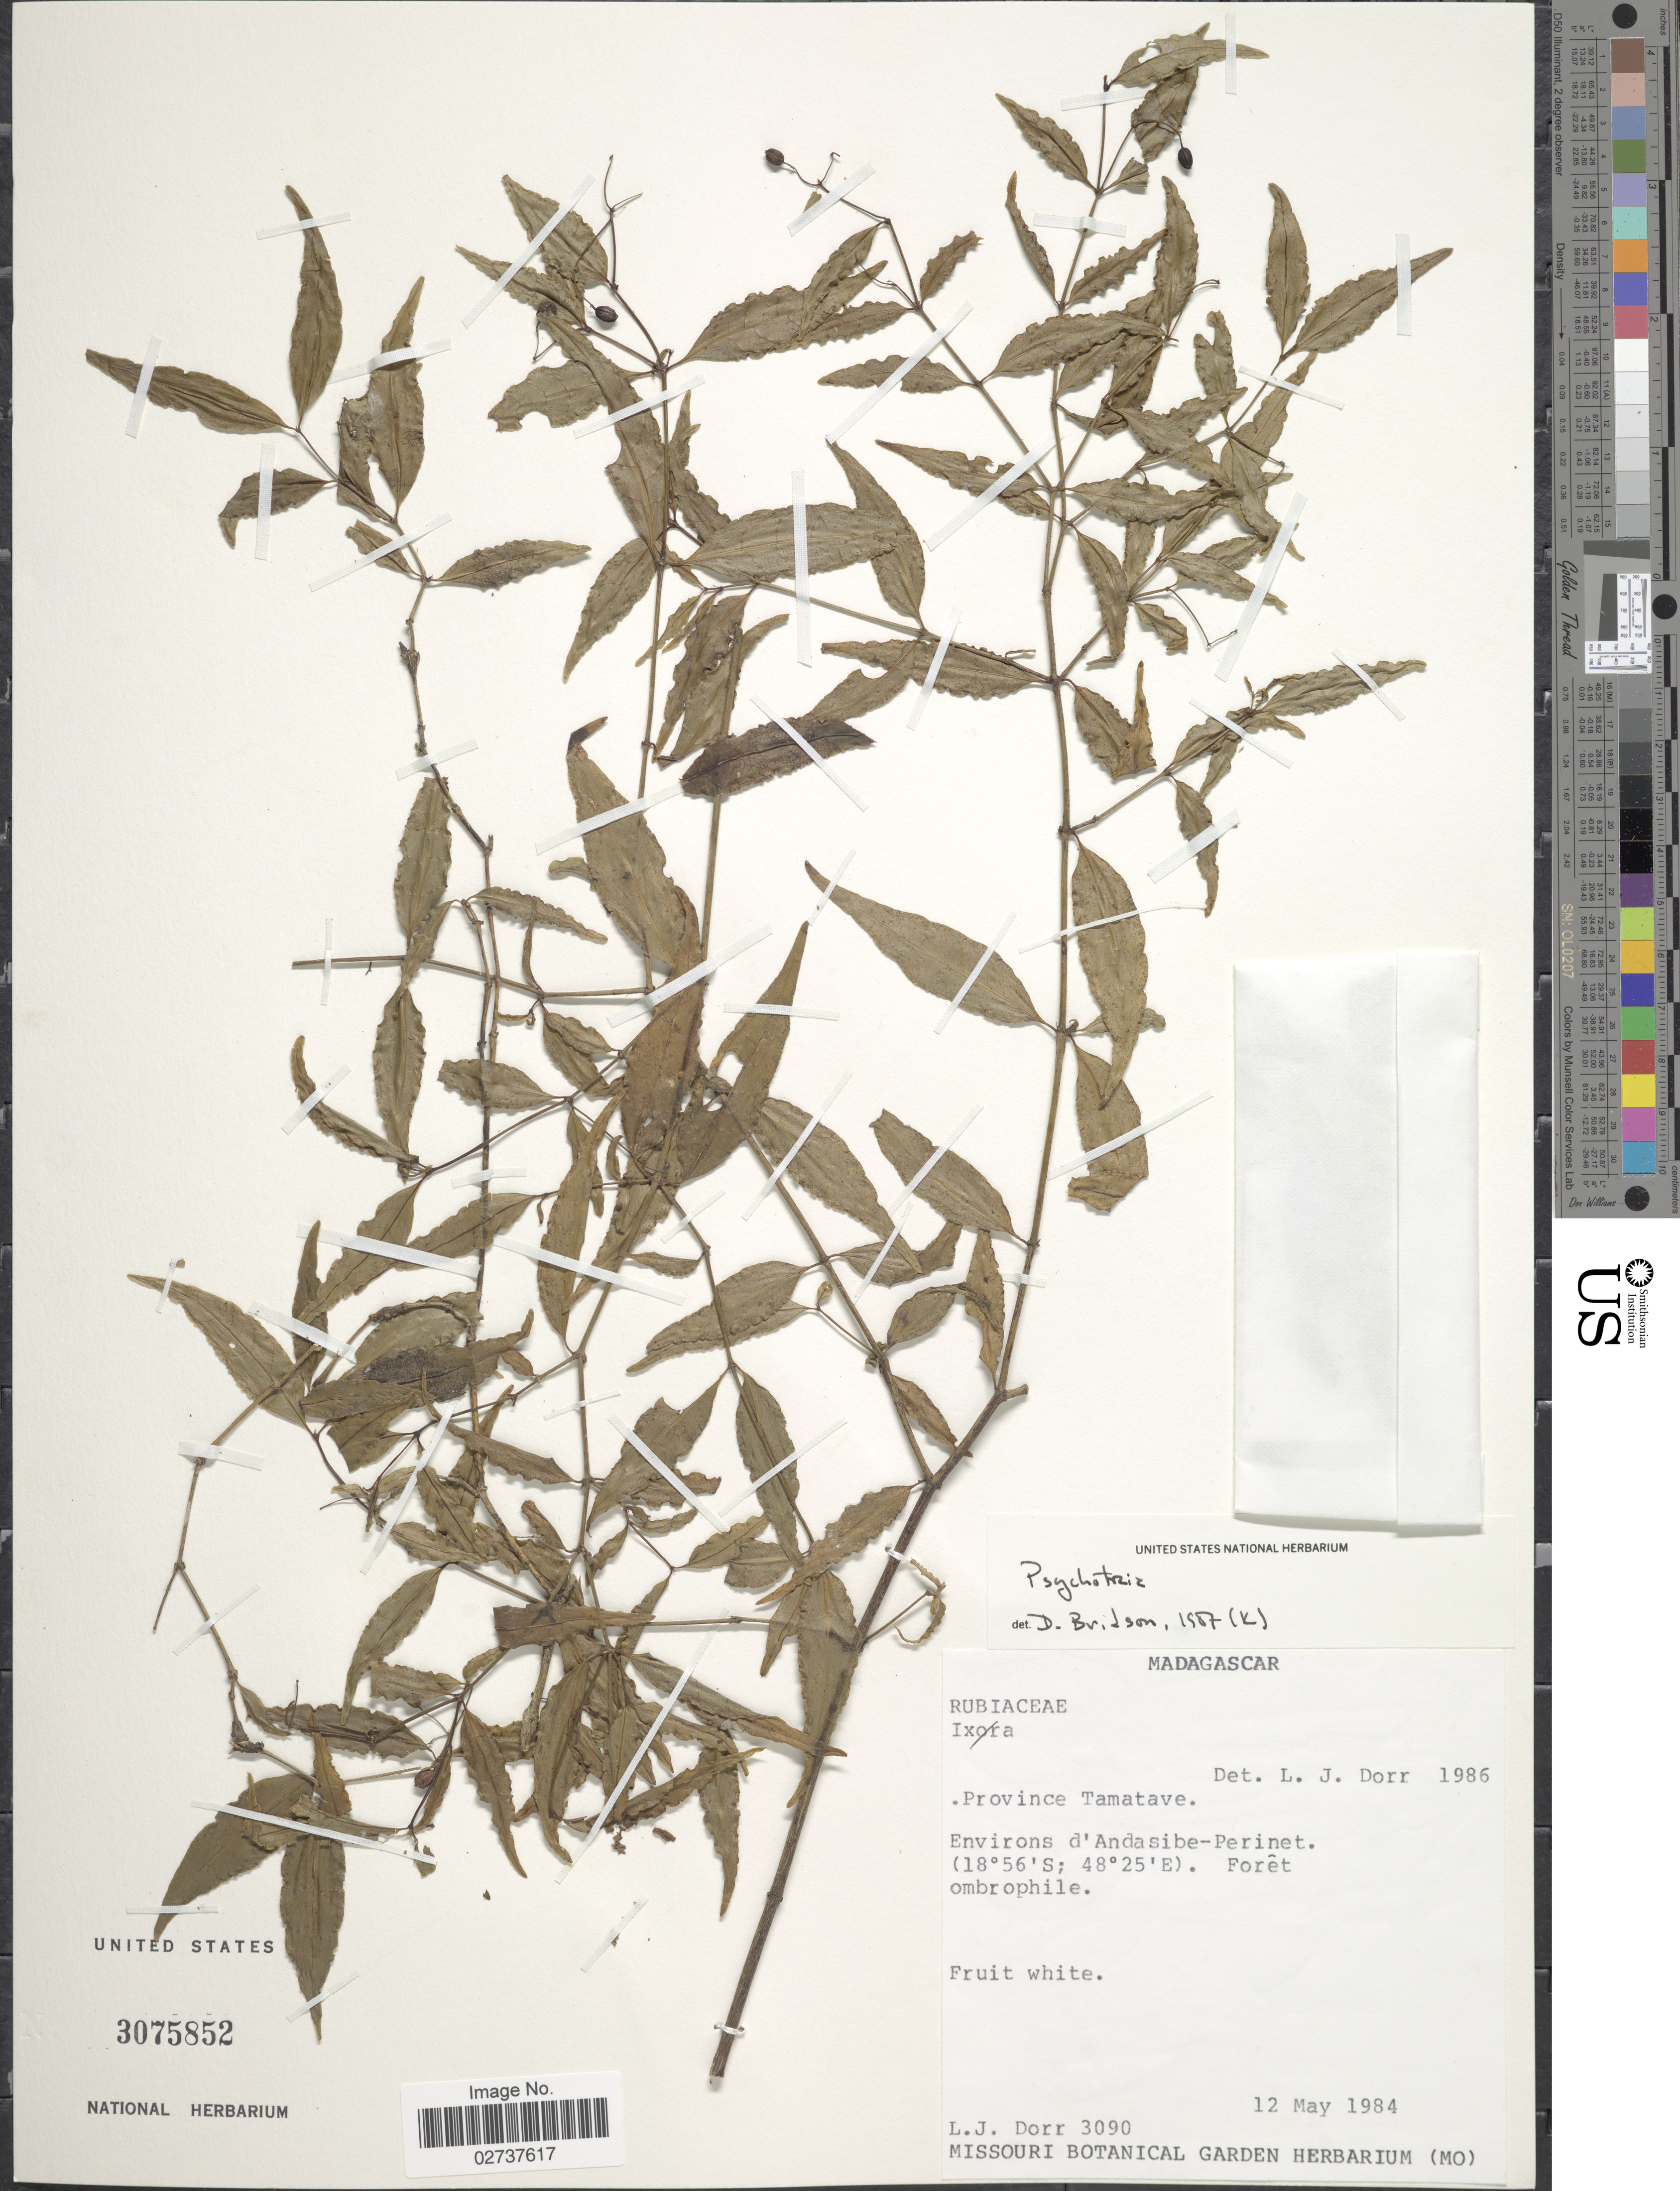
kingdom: Plantae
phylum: Tracheophyta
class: Magnoliopsida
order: Gentianales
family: Rubiaceae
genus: Psychotria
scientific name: Psychotria sp.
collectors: L. J. Dorr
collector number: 3090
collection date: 1984-05-12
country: Madagascar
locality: Province Tamatave, Environs d'Andasibe-Perinet.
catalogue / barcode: US 3075852